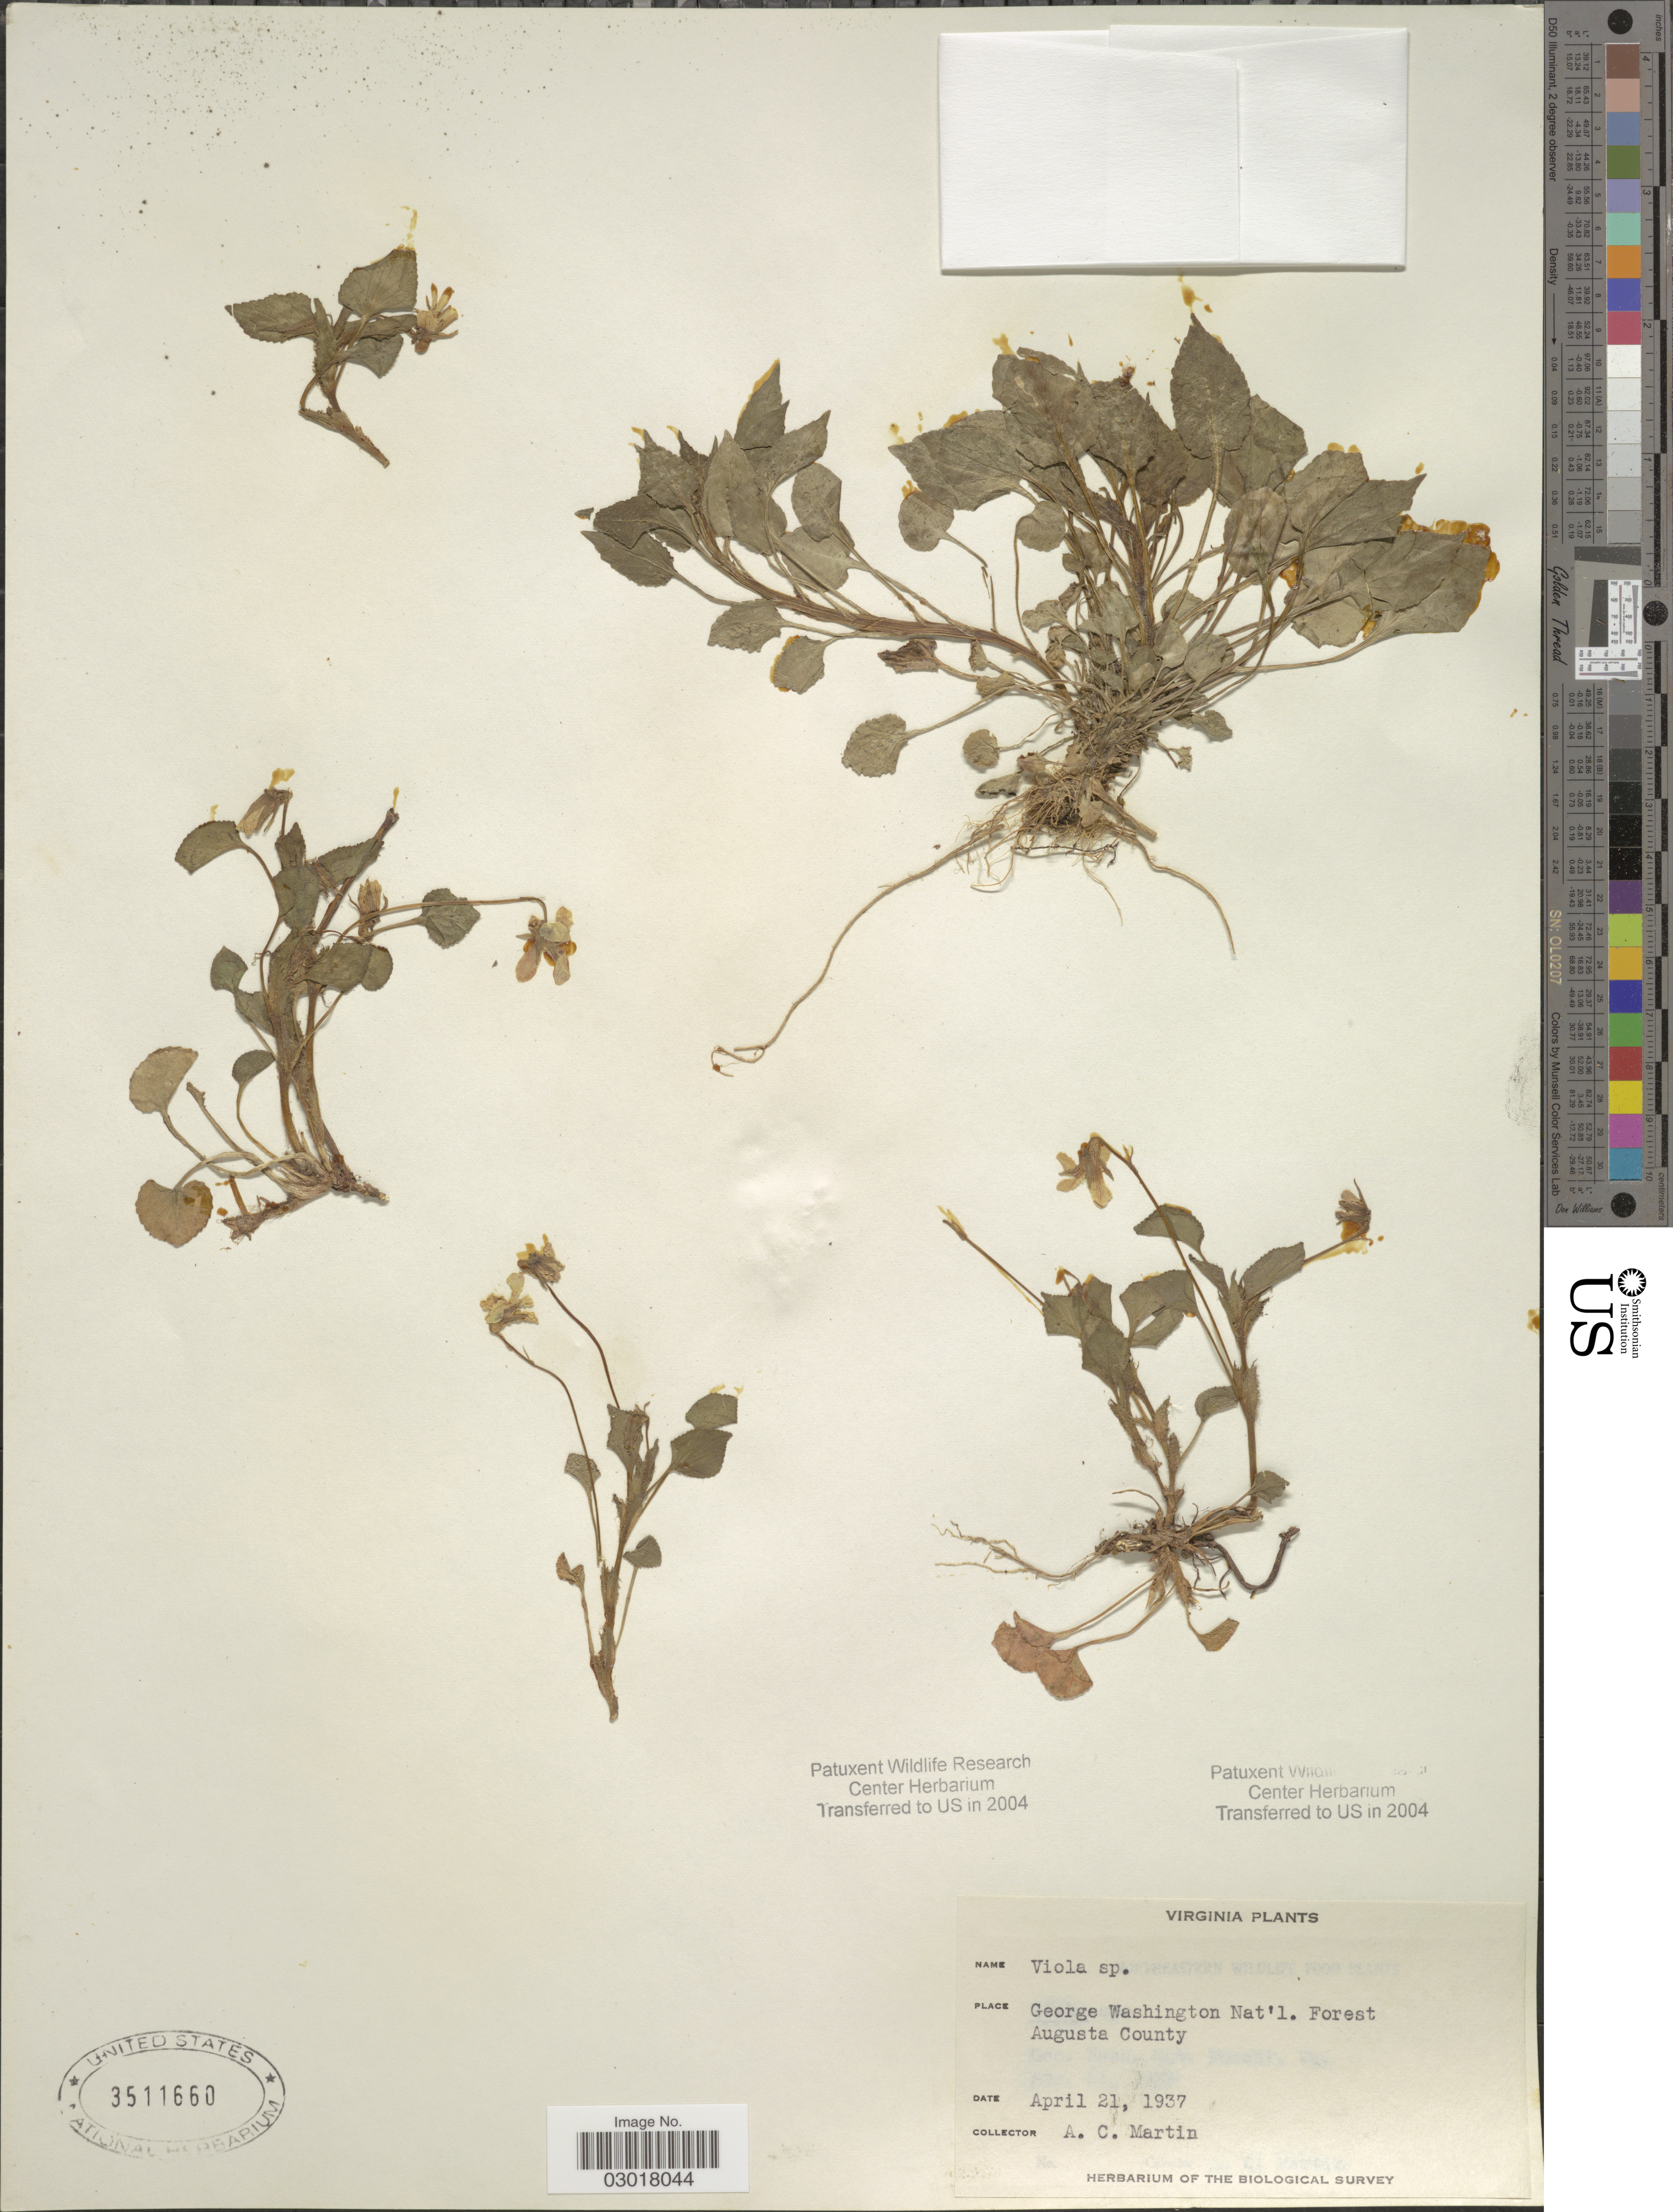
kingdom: Plantae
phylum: Tracheophyta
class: Magnoliopsida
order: Malpighiales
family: Violaceae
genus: Viola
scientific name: Viola sp.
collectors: A. C. Martin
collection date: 1937-04-21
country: United States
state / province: Virginia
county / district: Augusta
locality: George Washington Nat'l. Forest Augusta County.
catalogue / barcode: US 3511660